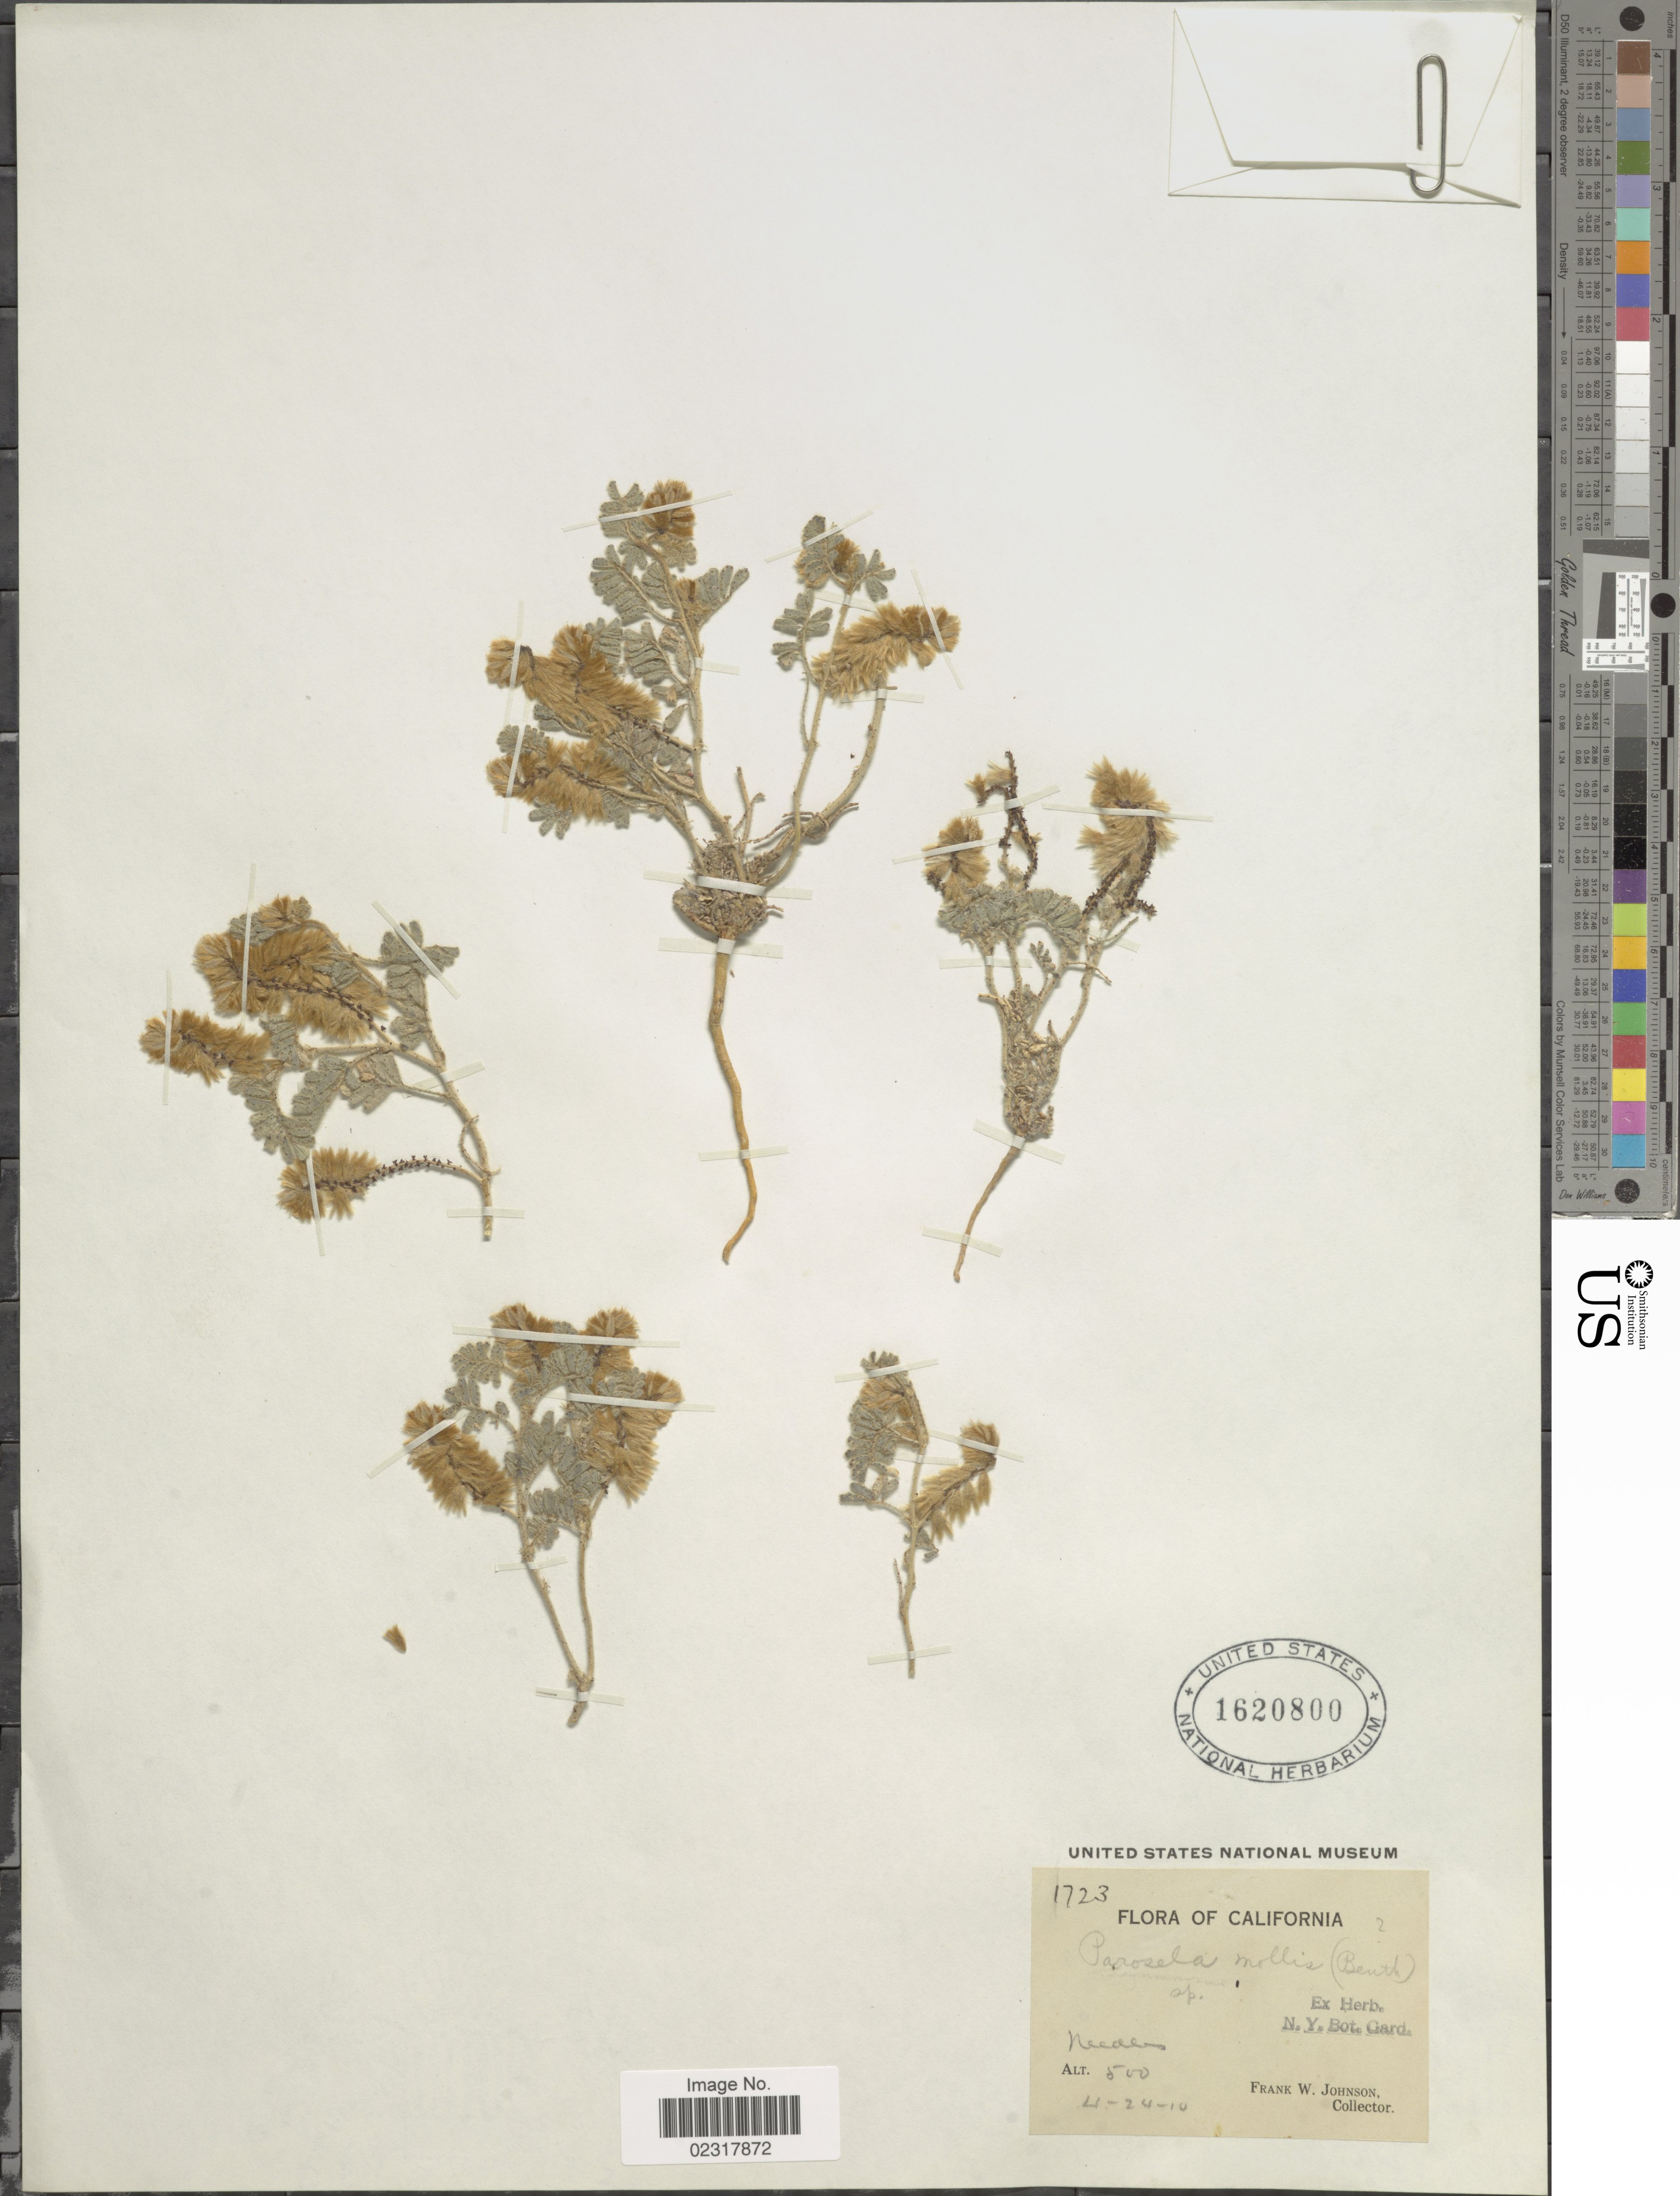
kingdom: Plantae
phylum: Tracheophyta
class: Magnoliopsida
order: Fabales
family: Fabaceae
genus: Dalea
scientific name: Dalea mollissima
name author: (Rydb.) Munz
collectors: F. W. Johnson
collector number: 1723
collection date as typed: Transcribed d/m/y: 24/4/10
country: United States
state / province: California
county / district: San Bernardino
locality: Needles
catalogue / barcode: US 1620800